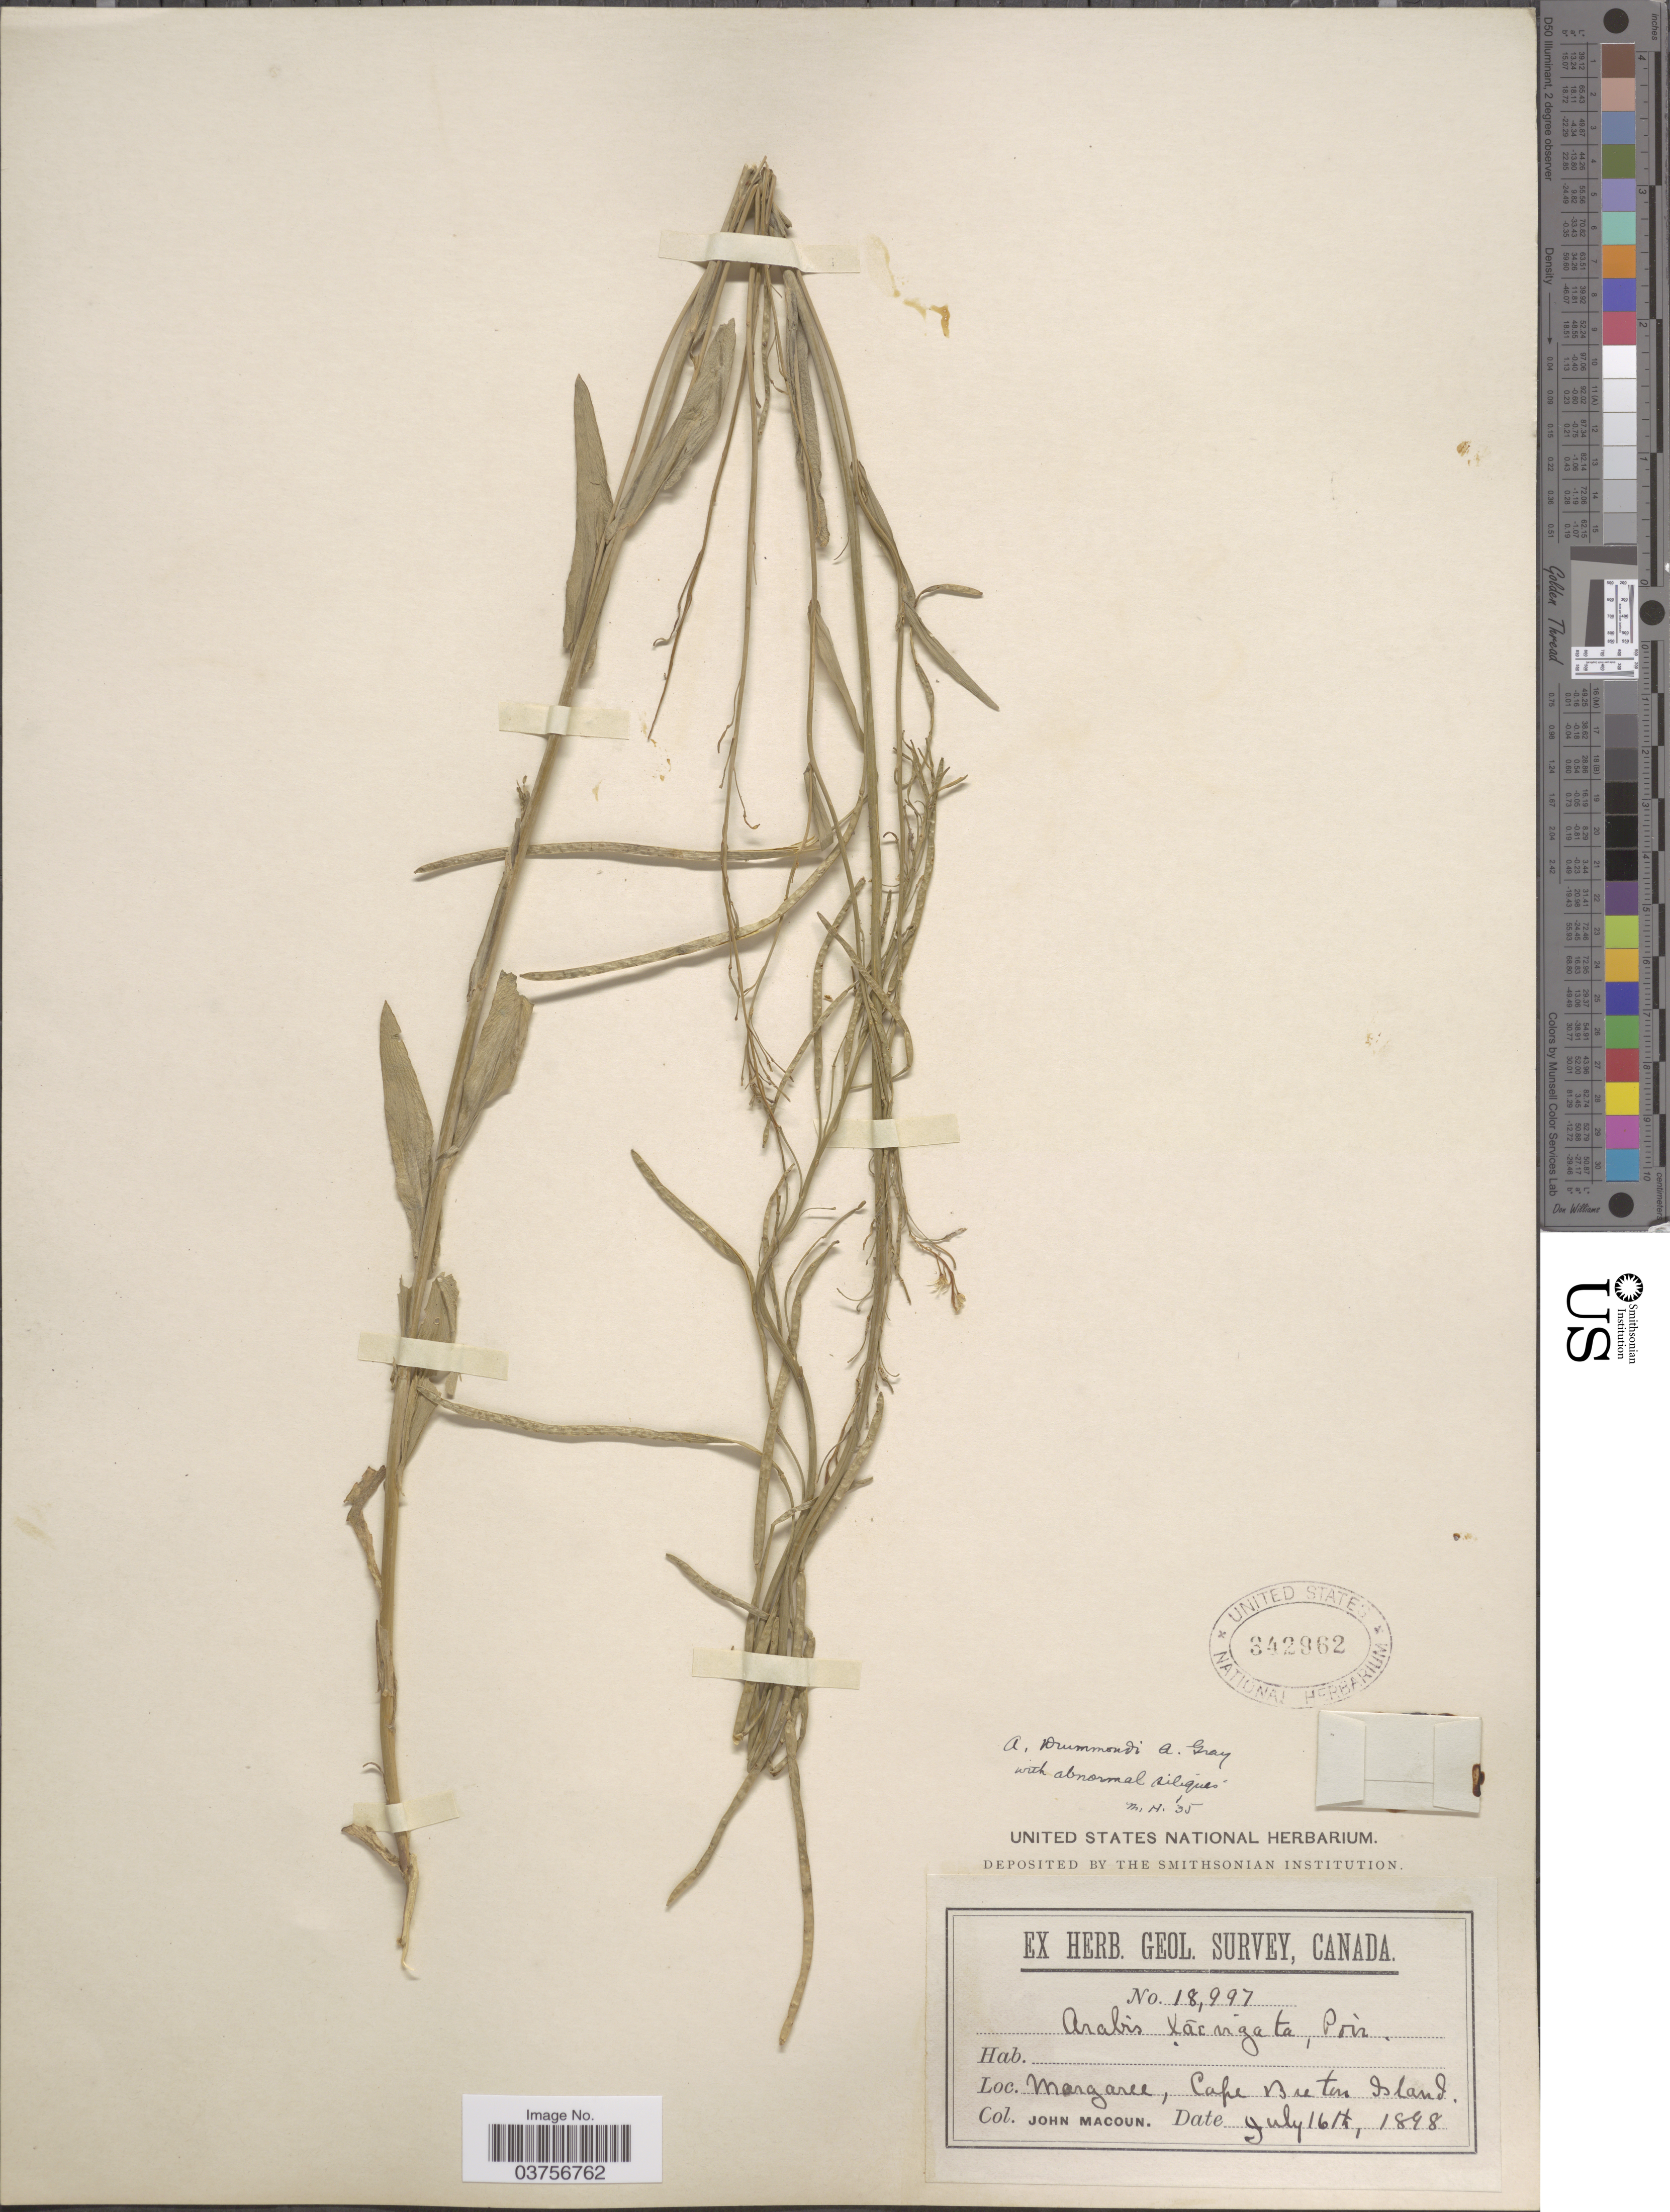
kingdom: Plantae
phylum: Tracheophyta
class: Magnoliopsida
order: Brassicales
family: Brassicaceae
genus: Arabis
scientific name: Arabis drummondii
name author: A. Gray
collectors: J. Macoun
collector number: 18997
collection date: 1898-07-16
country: Canada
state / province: Nova Scotia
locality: Margaree, Cape Breton Island.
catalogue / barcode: US 342962